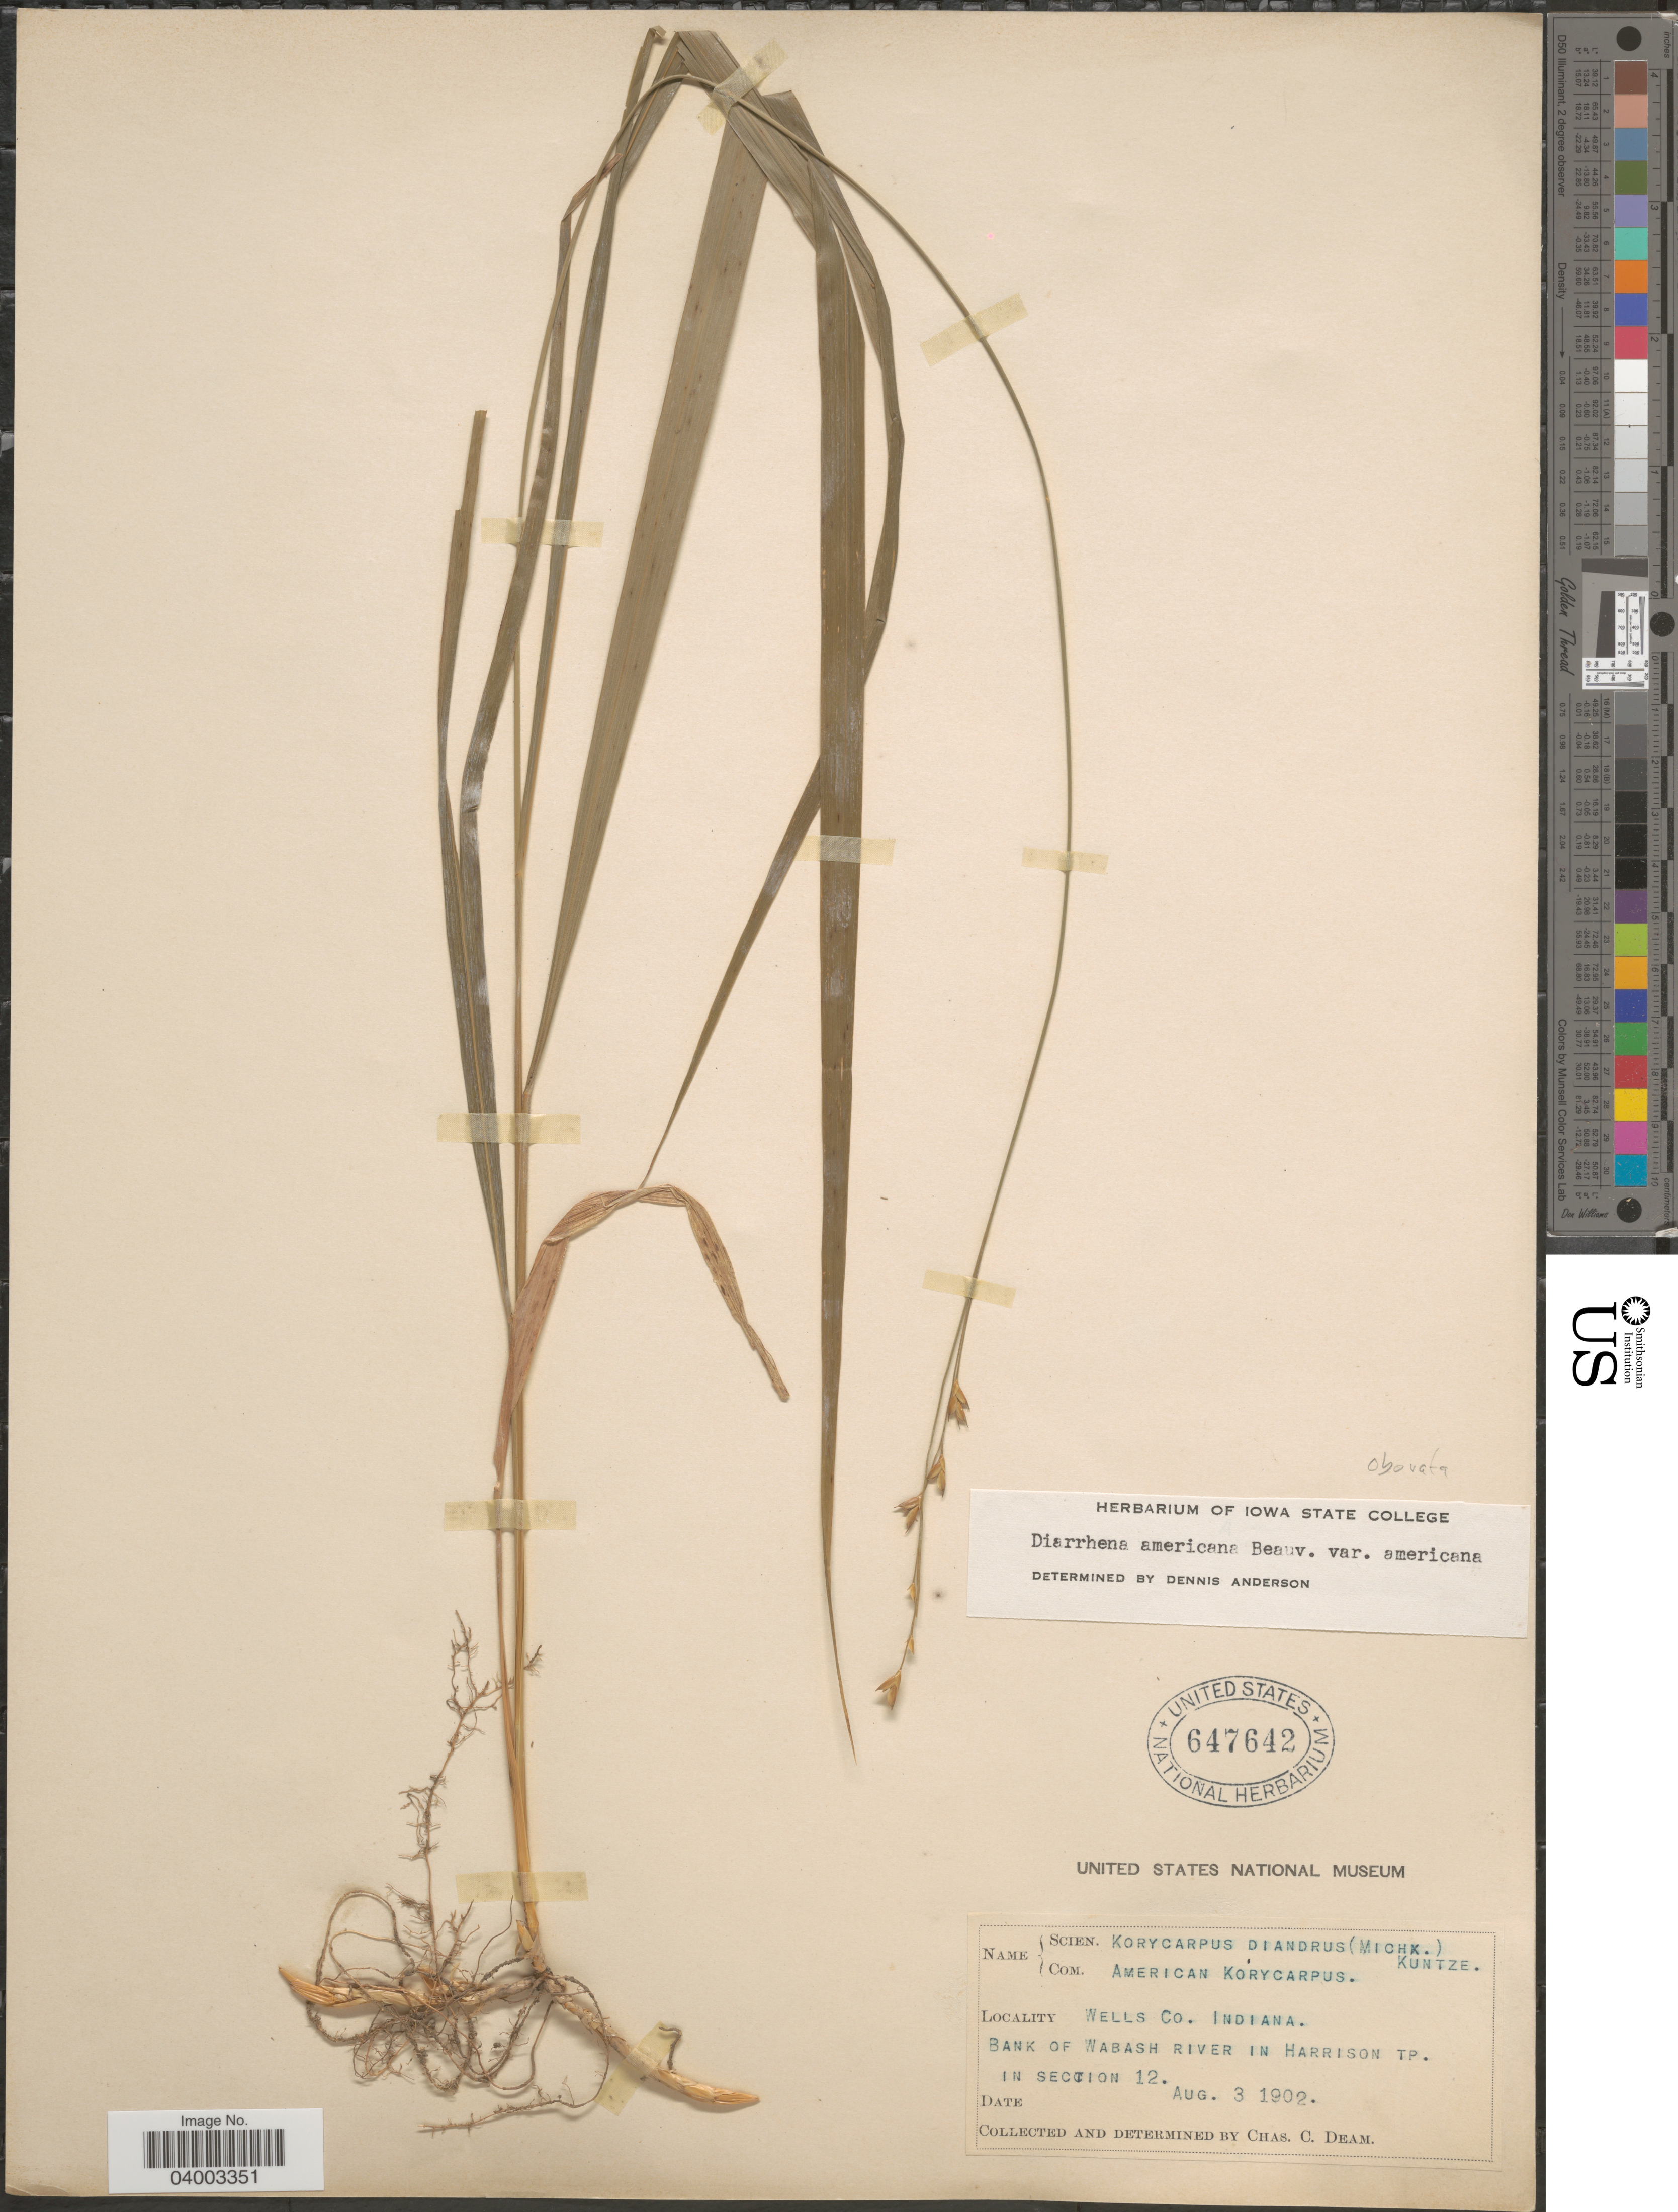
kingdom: Plantae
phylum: Tracheophyta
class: Liliopsida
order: Poales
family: Poaceae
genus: Diarrhena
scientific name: Diarrhena obovata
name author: (Gleason) Brandenburg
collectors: C. C. Deam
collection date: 1902-08-03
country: United States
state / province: Indiana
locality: Wells Co. Bank of Wabash River in Harrison Tp. in section 12.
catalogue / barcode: US 647642